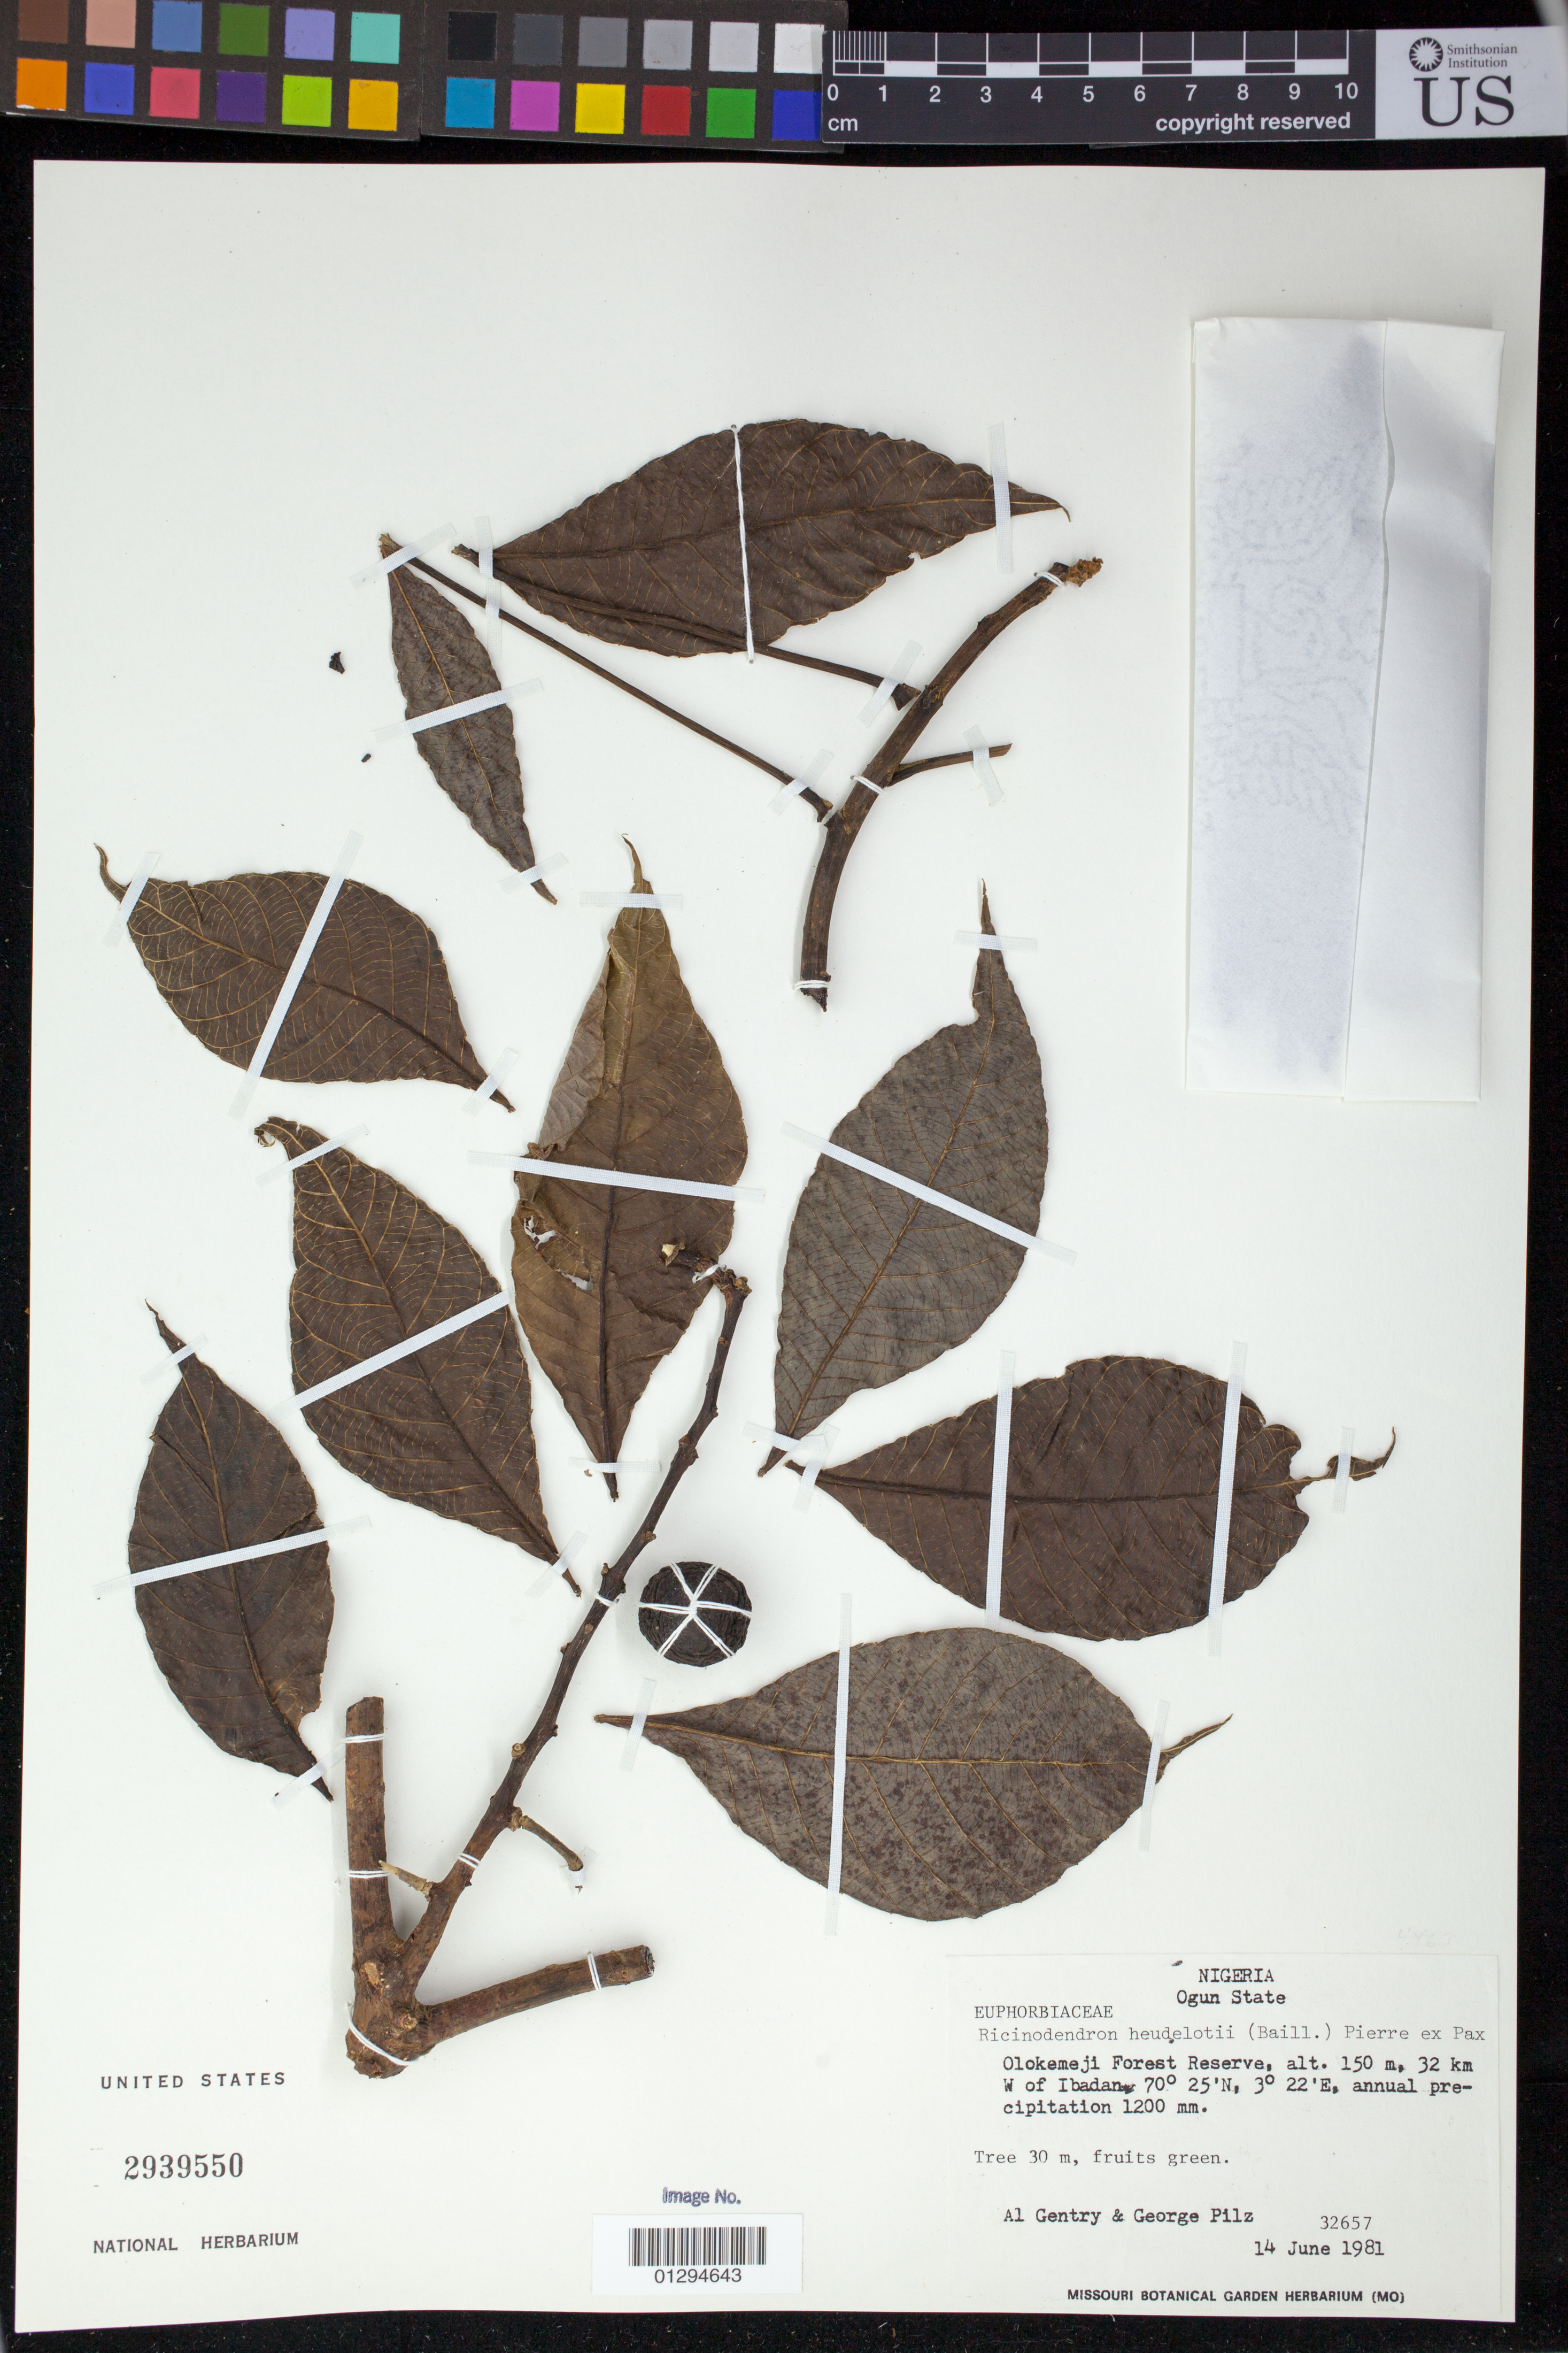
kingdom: Plantae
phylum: Tracheophyta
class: Magnoliopsida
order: Malpighiales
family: Euphorbiaceae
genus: Ricinodendron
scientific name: Ricinodendron heudelotii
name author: (Baill.) Heckel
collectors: A. Gentry & G. E. Pilz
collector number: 32657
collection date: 1981-06-14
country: Nigeria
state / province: Ogun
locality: Olokemeji Forest Reserve, 32 km W of Ibadan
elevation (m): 150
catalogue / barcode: US 2939550